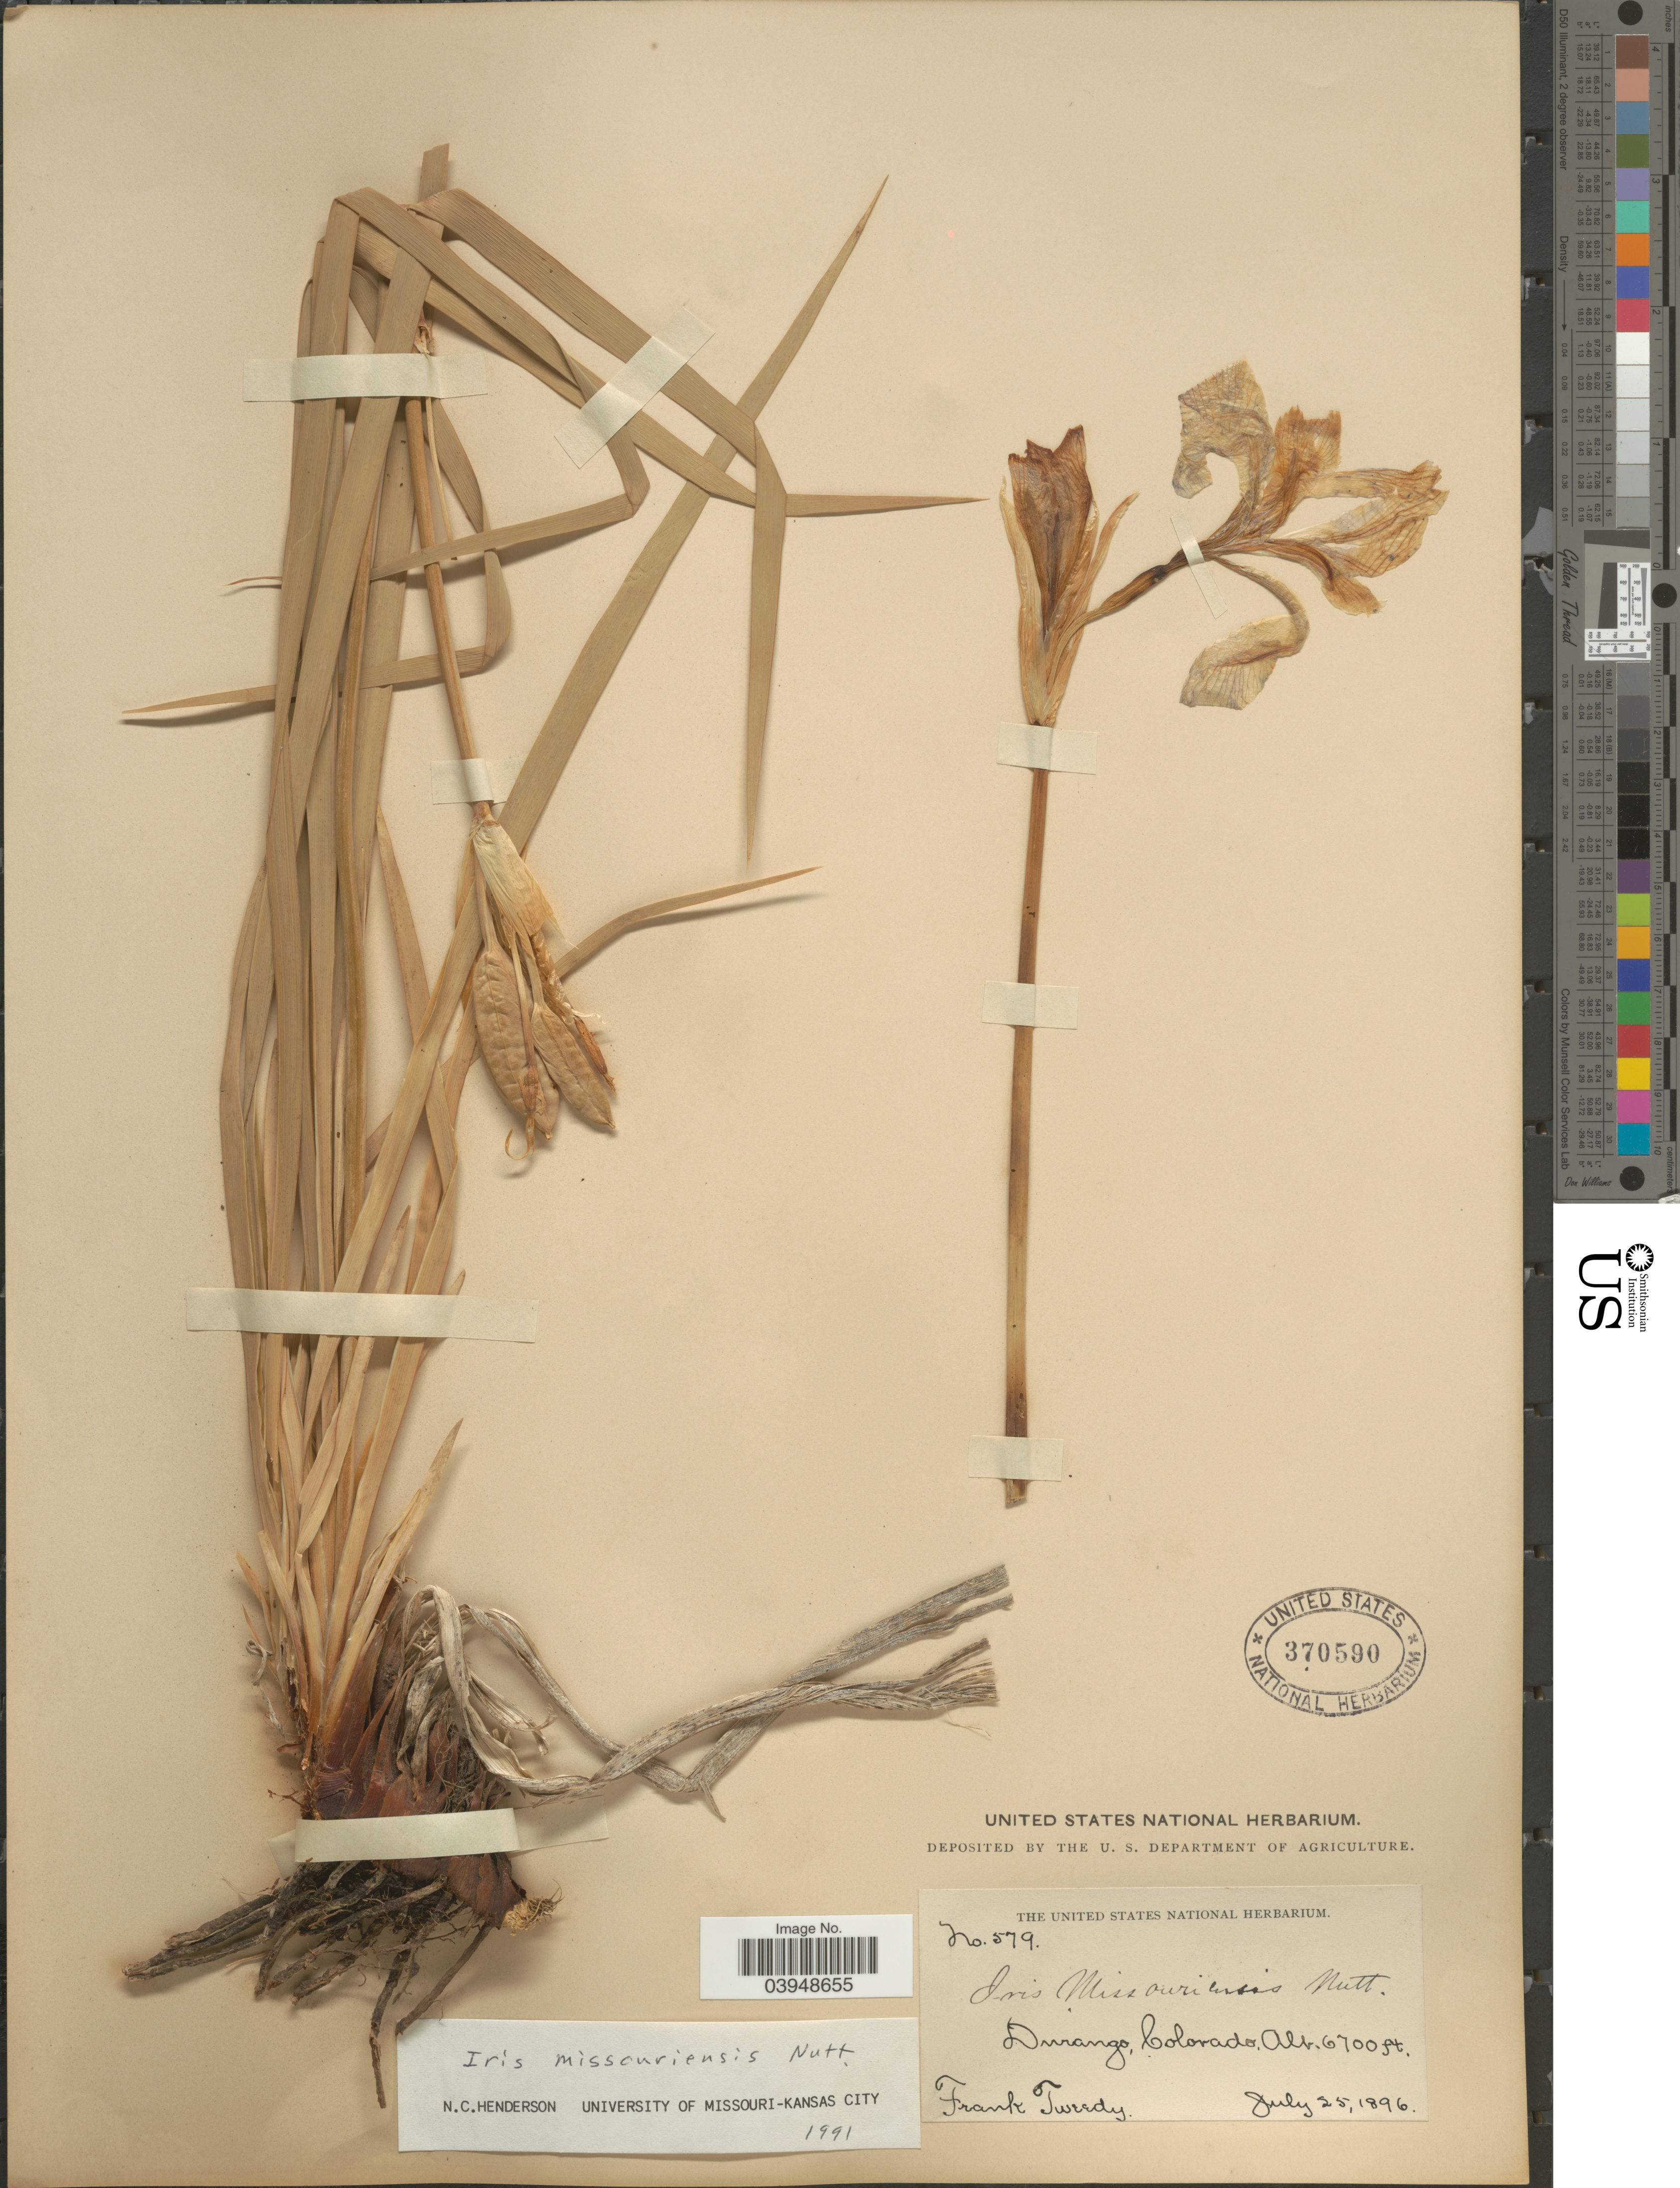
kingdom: Plantae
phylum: Tracheophyta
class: Liliopsida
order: Asparagales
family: Iridaceae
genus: Iris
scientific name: Iris missouriensis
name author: Nutt.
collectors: F. Tweedy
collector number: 579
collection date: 1896-07-25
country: United States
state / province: Colorado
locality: Durango.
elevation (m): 2042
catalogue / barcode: US 370590